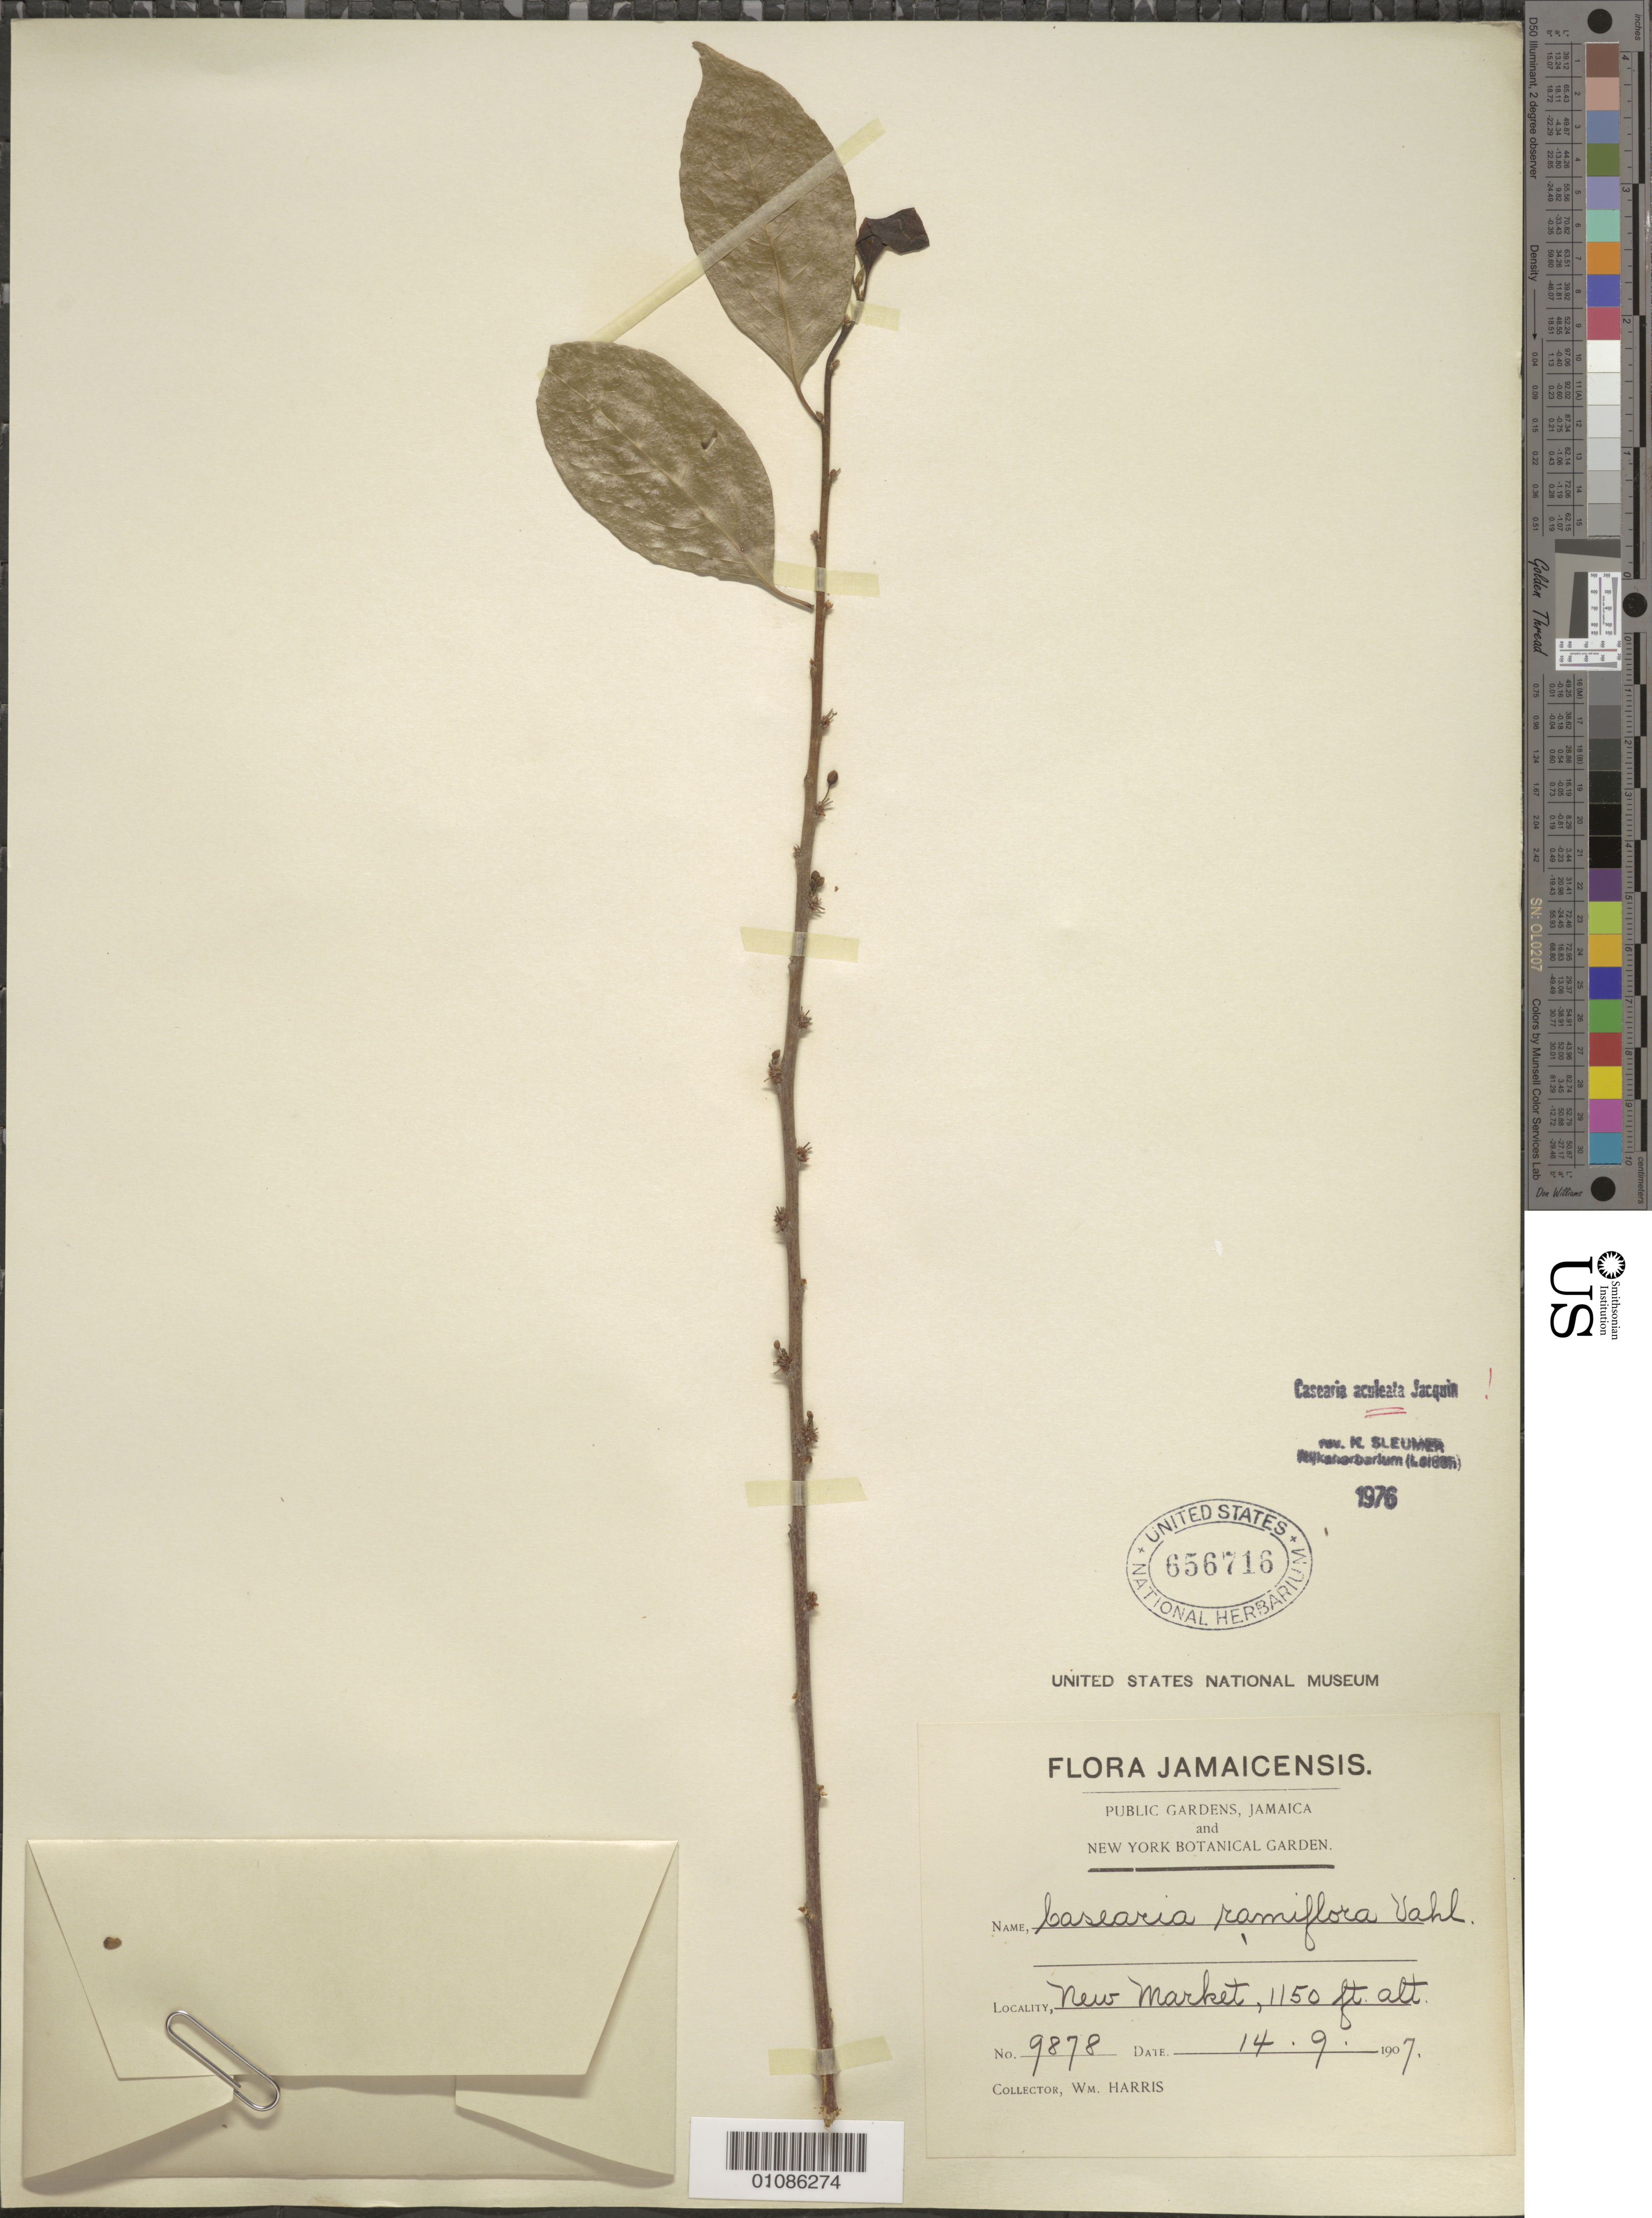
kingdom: Plantae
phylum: Tracheophyta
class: Magnoliopsida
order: Malpighiales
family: Salicaceae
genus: Casearia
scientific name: Casearia guianensis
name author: (Aubl.) Urb.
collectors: W. Harris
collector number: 9878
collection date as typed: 14 Sep 1907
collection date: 1907-09-14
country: Jamaica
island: Jamaica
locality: new market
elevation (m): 351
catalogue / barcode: US 656716